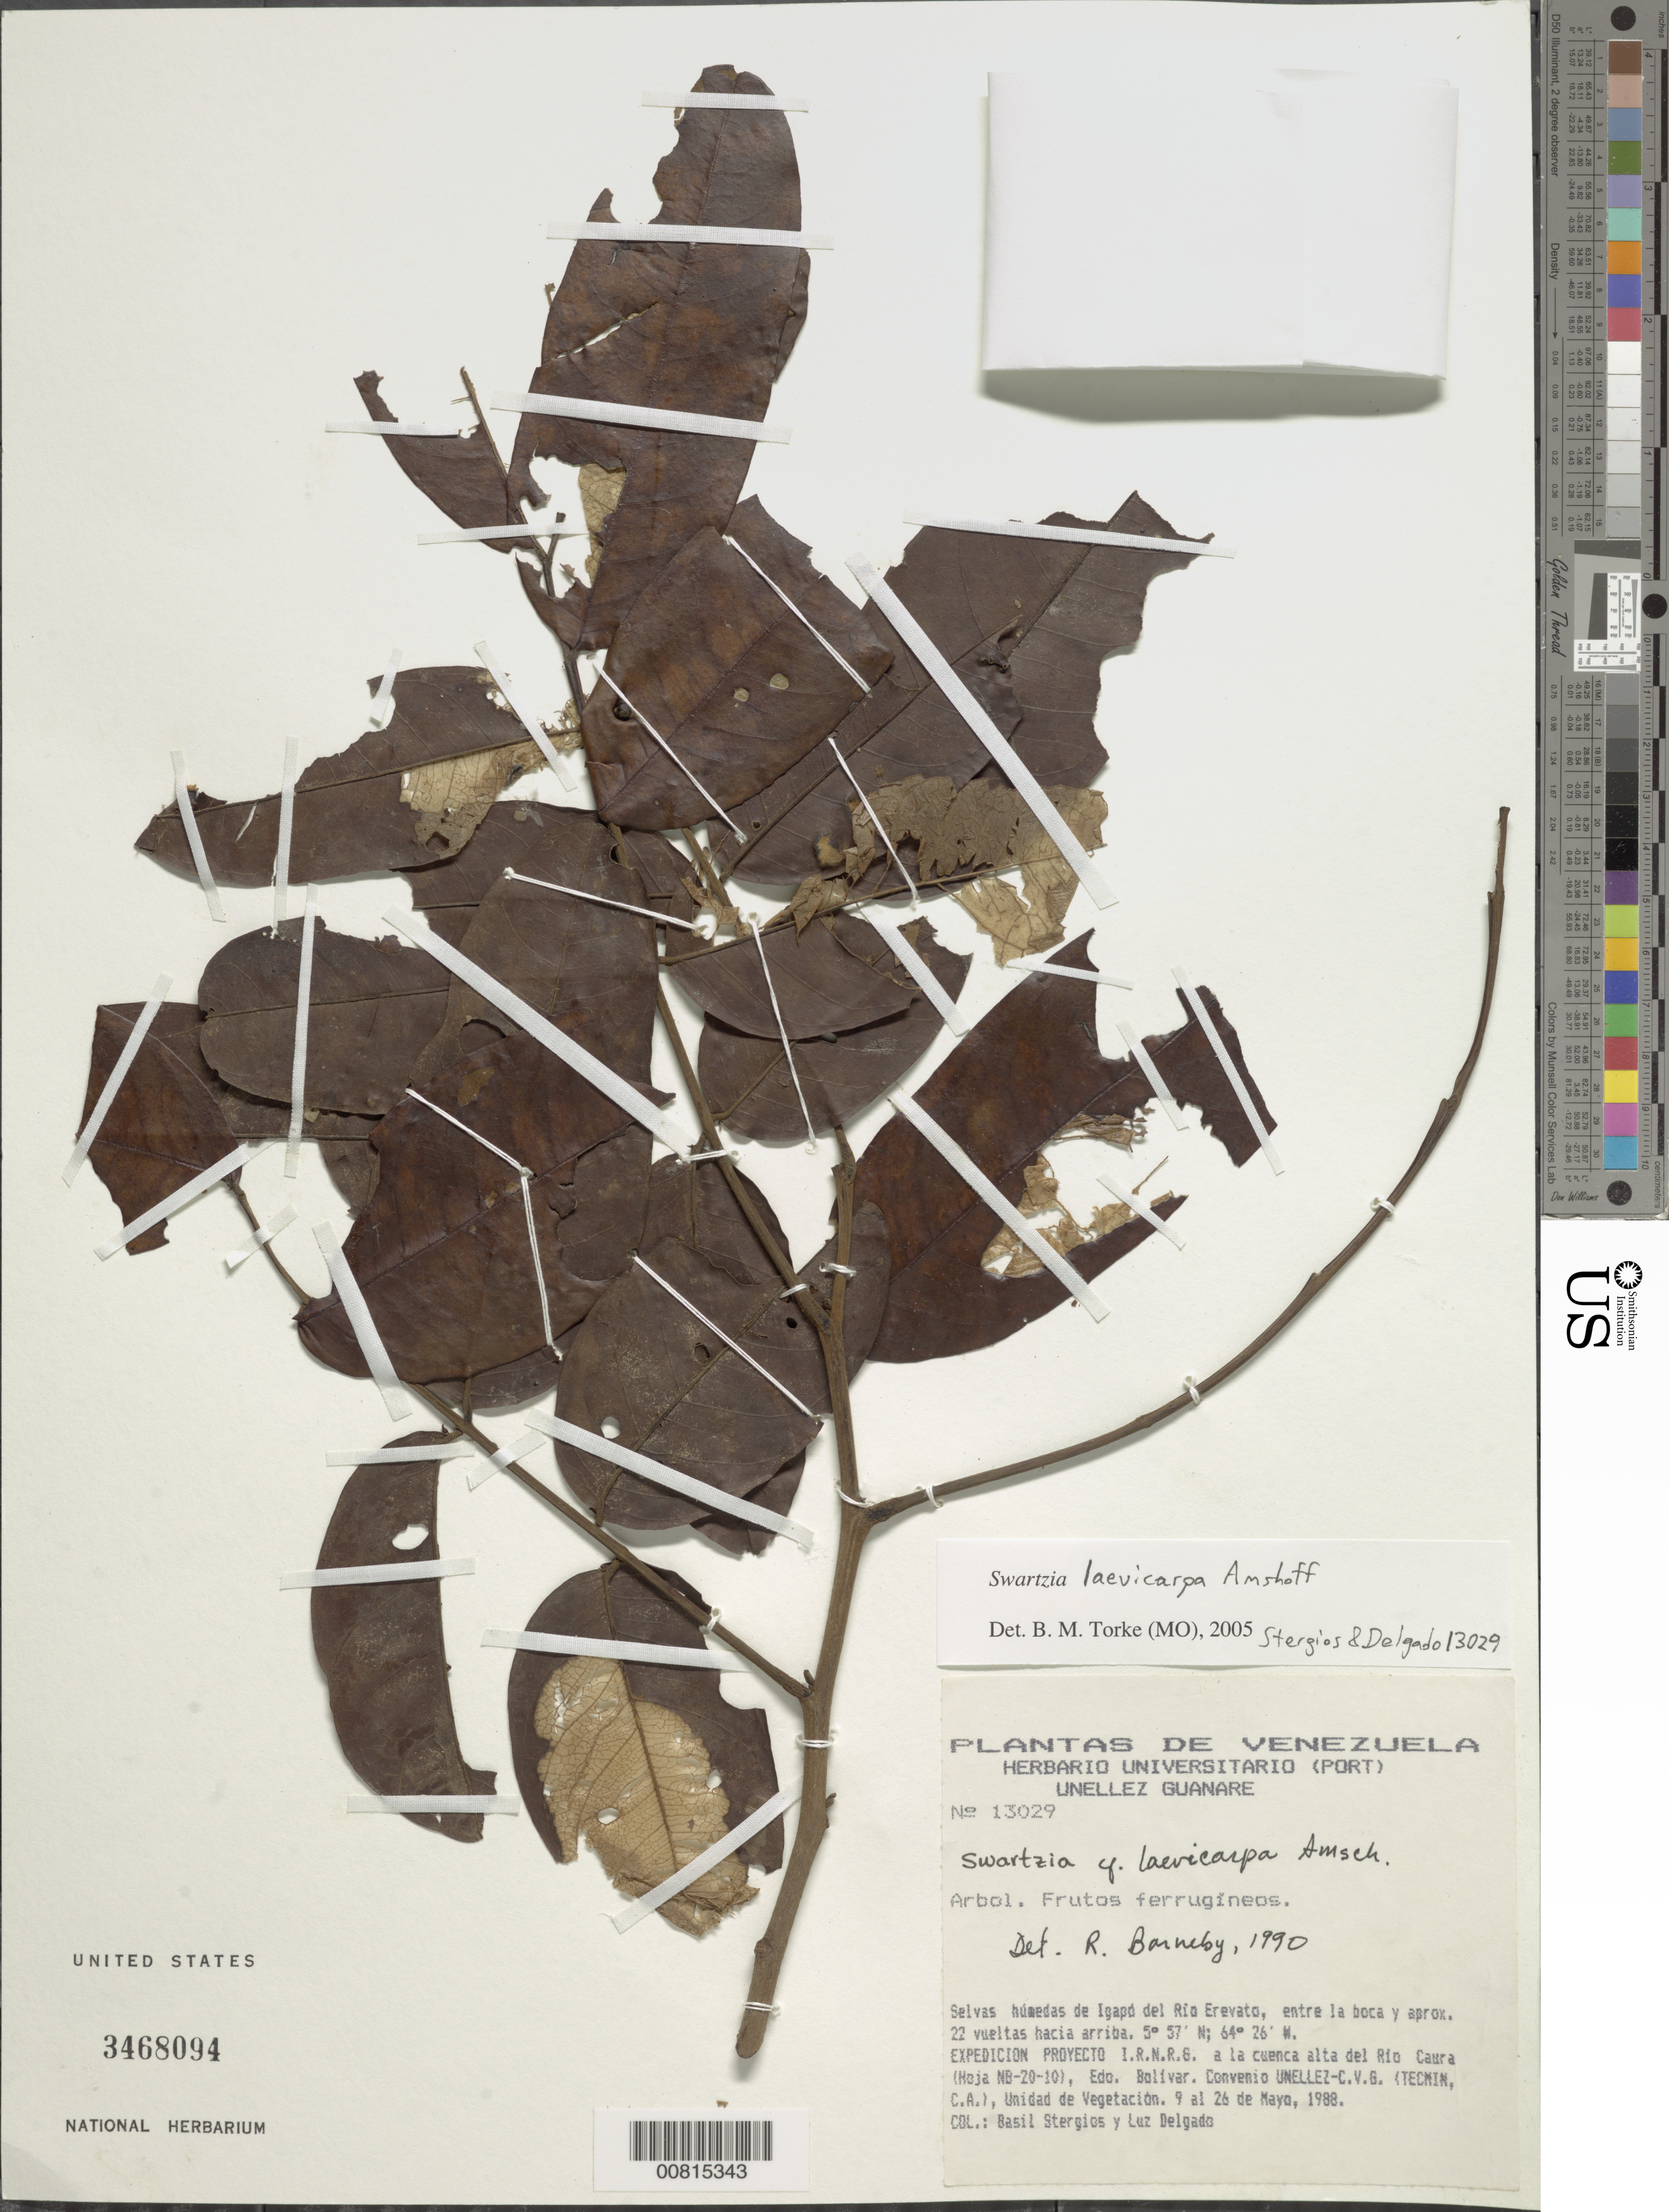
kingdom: Plantae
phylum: Tracheophyta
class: Magnoliopsida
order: Fabales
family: Fabaceae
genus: Swartzia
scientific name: Swartzia laevicarpa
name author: Amshoff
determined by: Torke, B. M., (MO)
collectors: B. G. Stergios & L. Delgado V.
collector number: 13029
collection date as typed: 9-May-88 to 26-May-88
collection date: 1988-05-09/1988-05-26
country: Venezuela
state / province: Bolívar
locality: Igapó del río Erevato, entre la boca y aprox. 22 vueltas hacia arriba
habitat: Selvas húmedas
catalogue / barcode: US 3468094